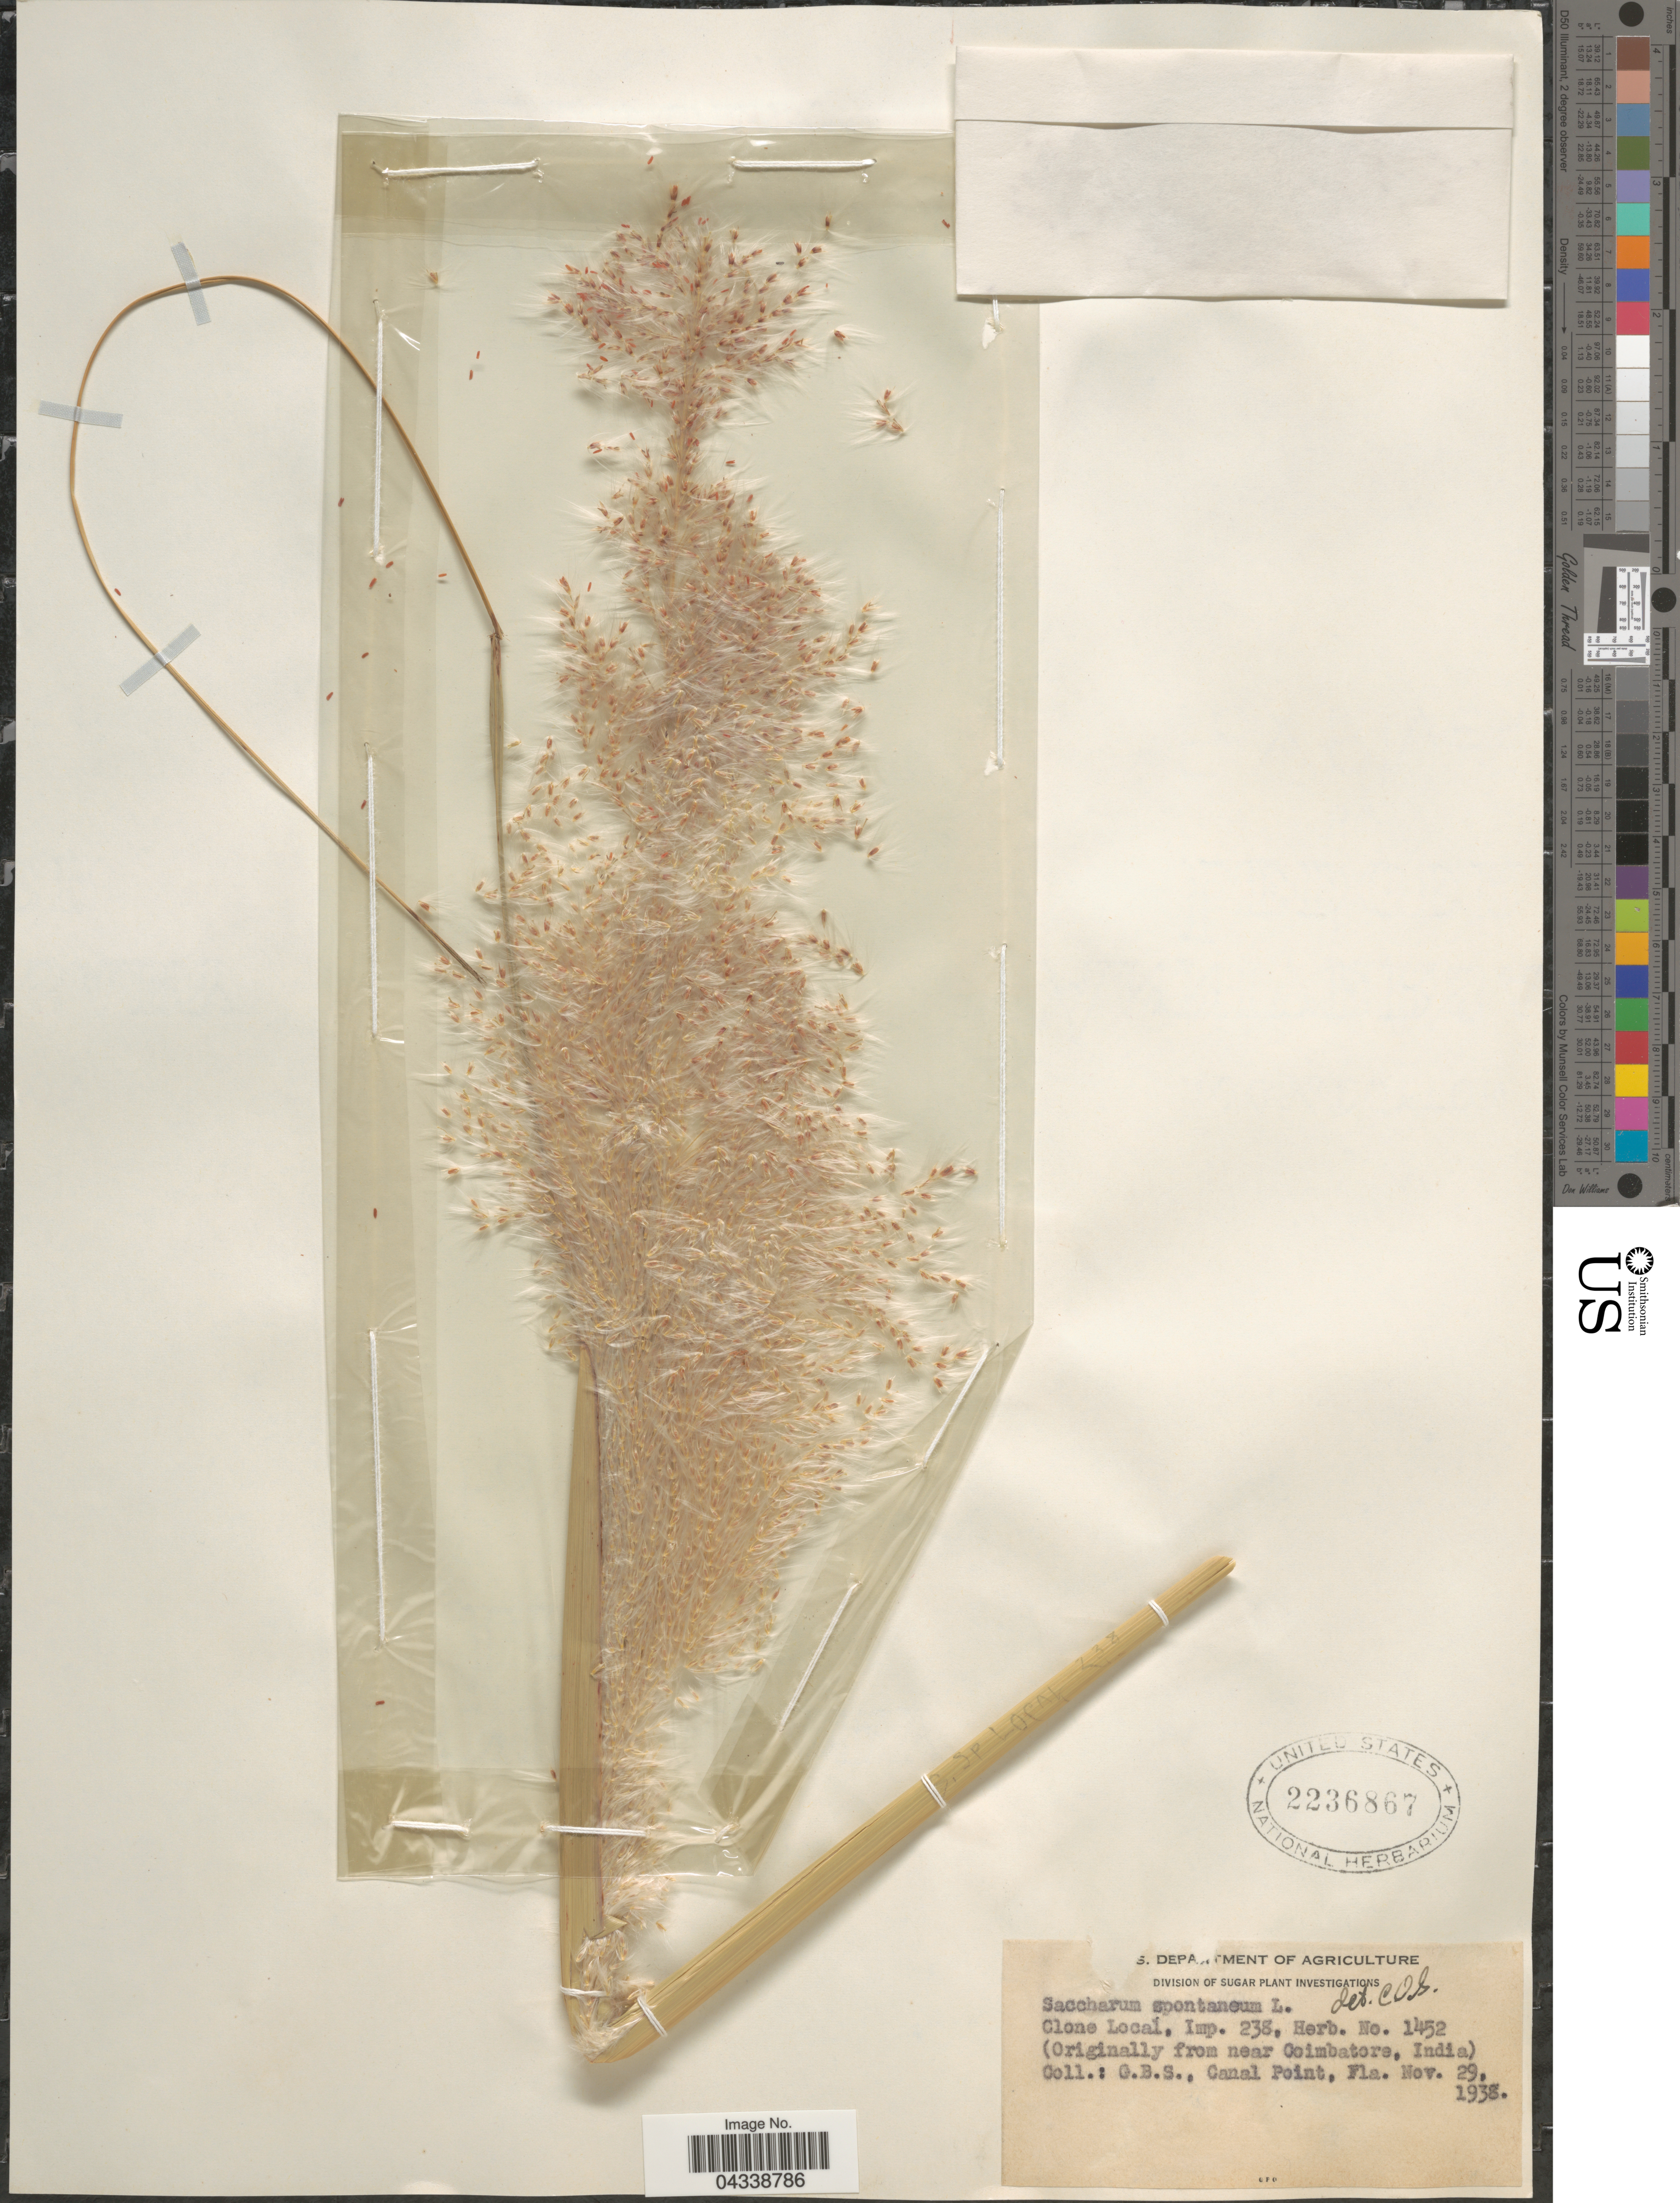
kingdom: Plantae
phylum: Tracheophyta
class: Liliopsida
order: Poales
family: Poaceae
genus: Saccharum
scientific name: Saccharum spontaneum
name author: L.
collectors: G. B. S.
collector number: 1452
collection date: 1938-11-29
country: United States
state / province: Florida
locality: Clone Local, Imp. 238. [unsure placement]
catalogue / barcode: US 2236867